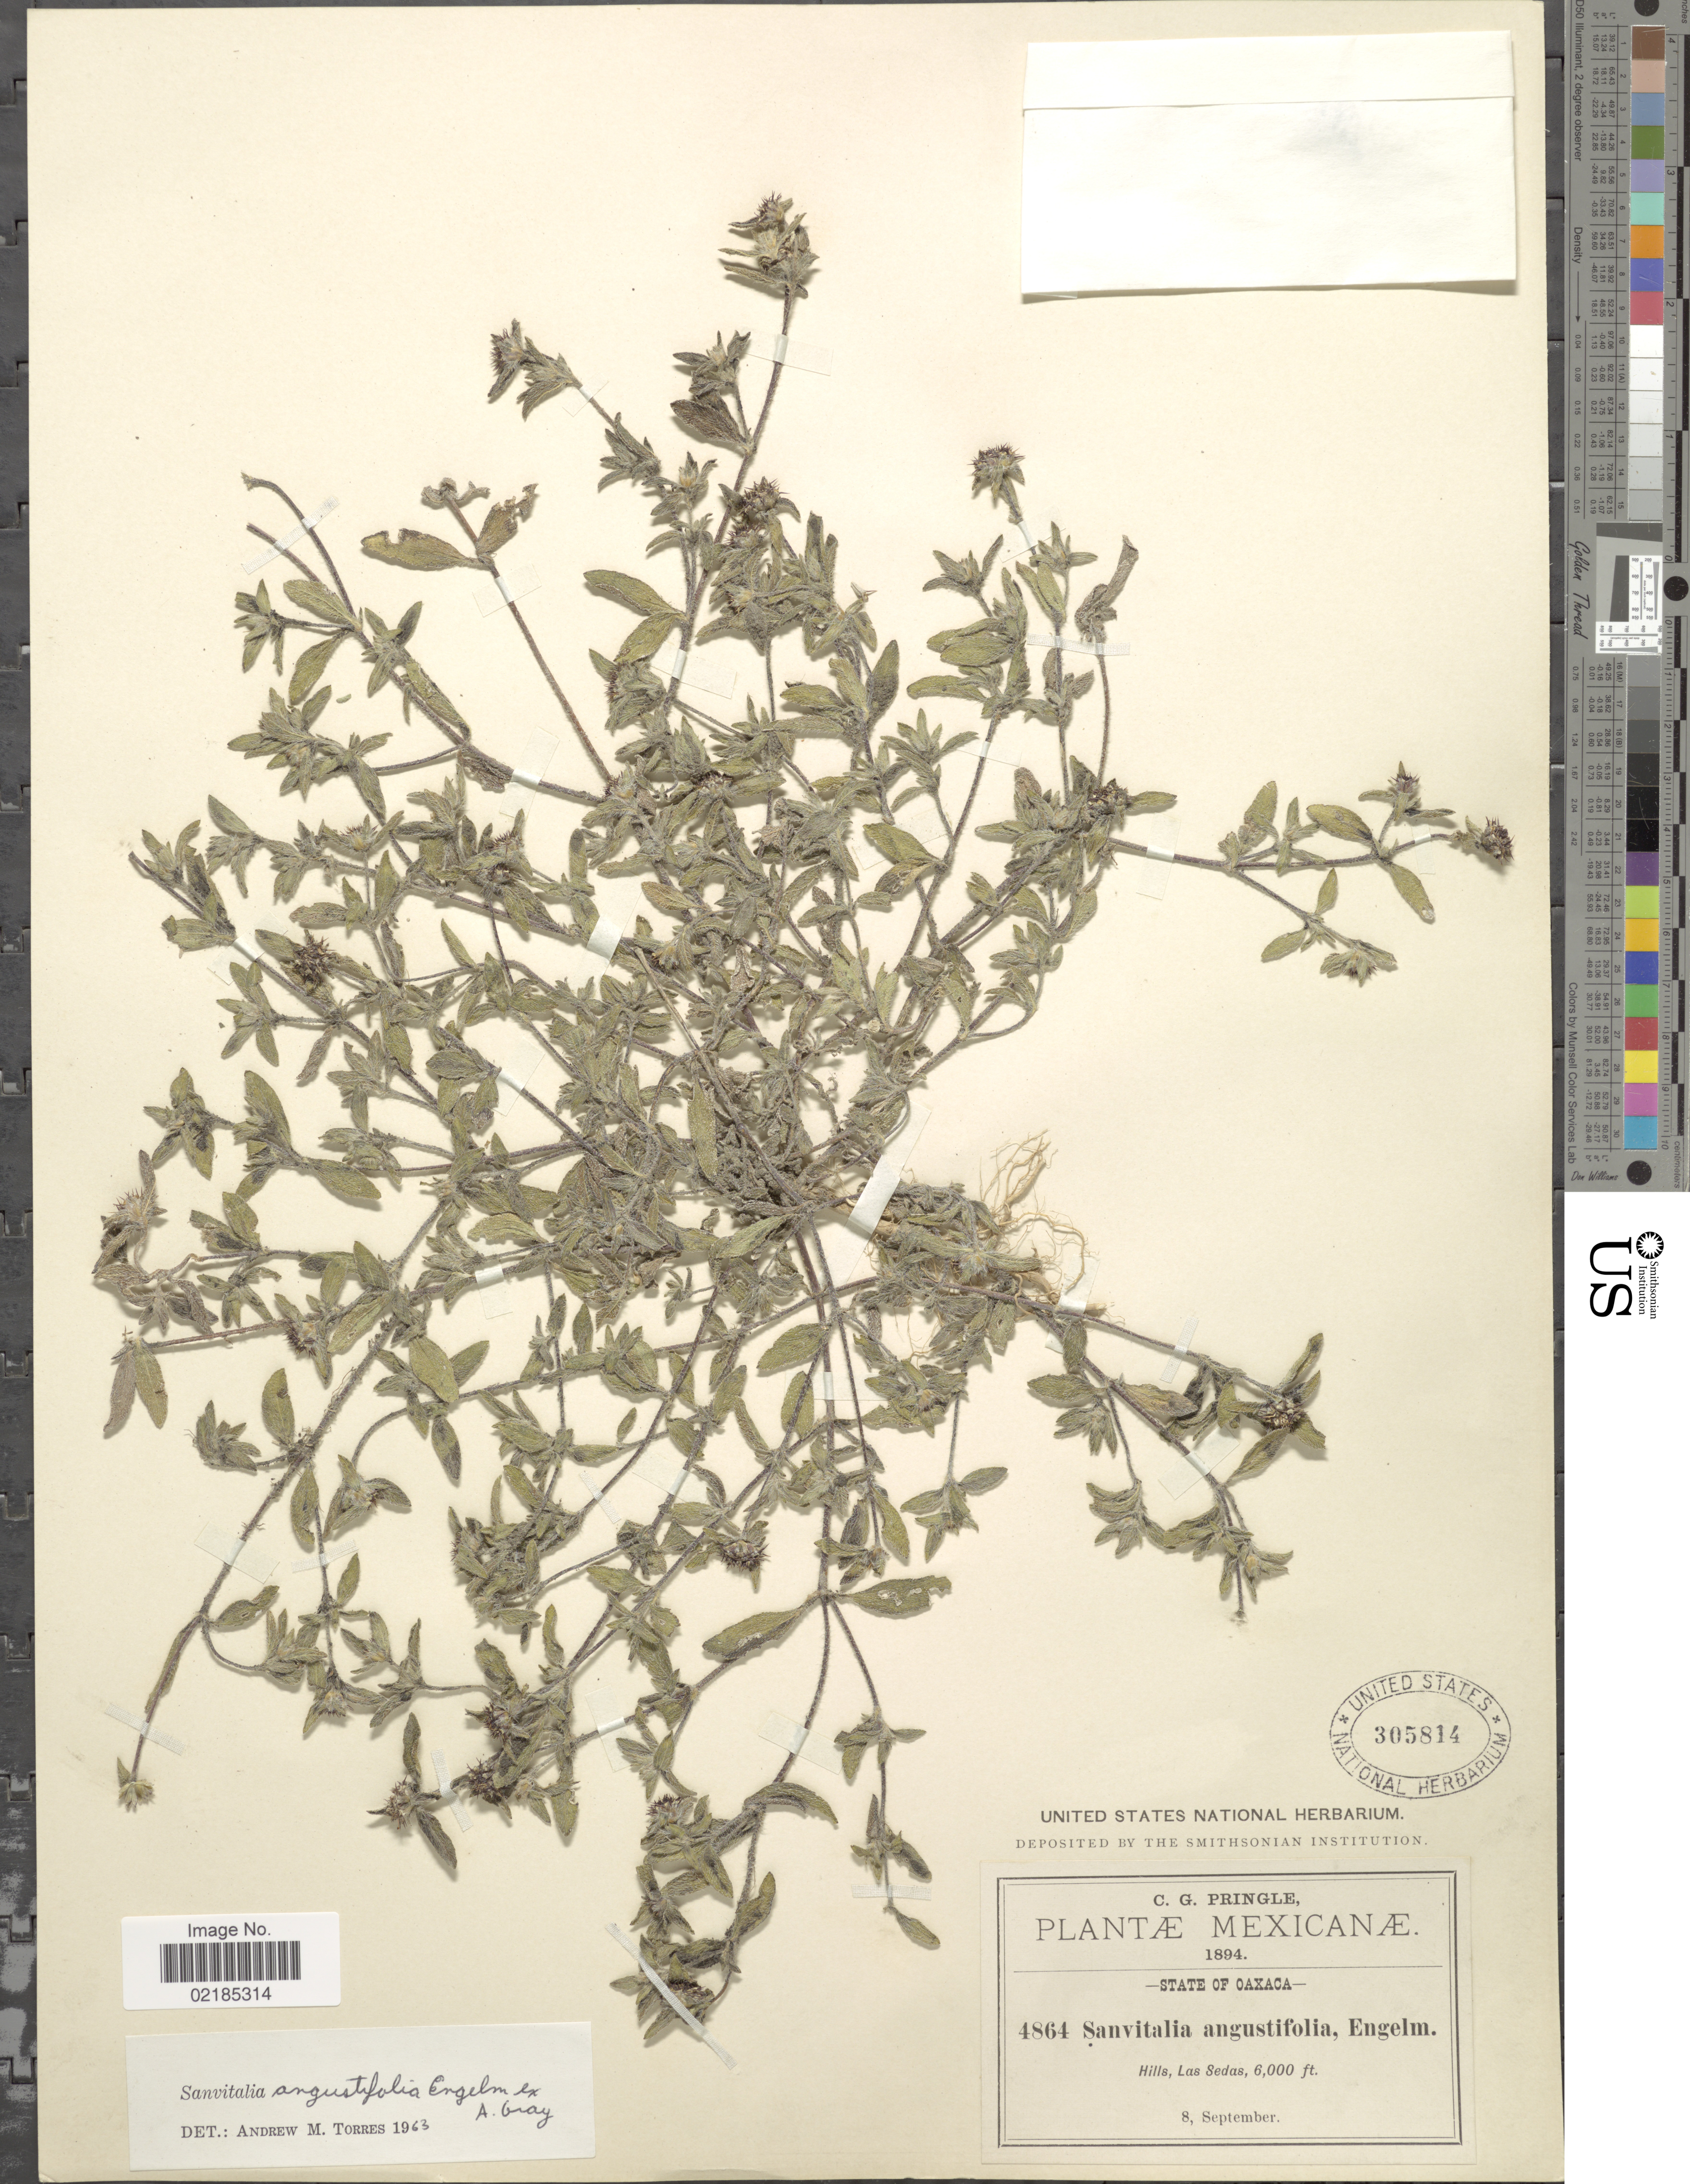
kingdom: Plantae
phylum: Tracheophyta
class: Magnoliopsida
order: Asterales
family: Asteraceae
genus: Sanvitalia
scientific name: Sanvitalia angustifolia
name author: Engelm. ex A. Gray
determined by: Skibicki, Samuel V.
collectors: C. G. Pringle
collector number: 4864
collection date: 1894-09-08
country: Mexico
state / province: Oaxaca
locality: Las Sedas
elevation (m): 1829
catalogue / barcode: US 305814